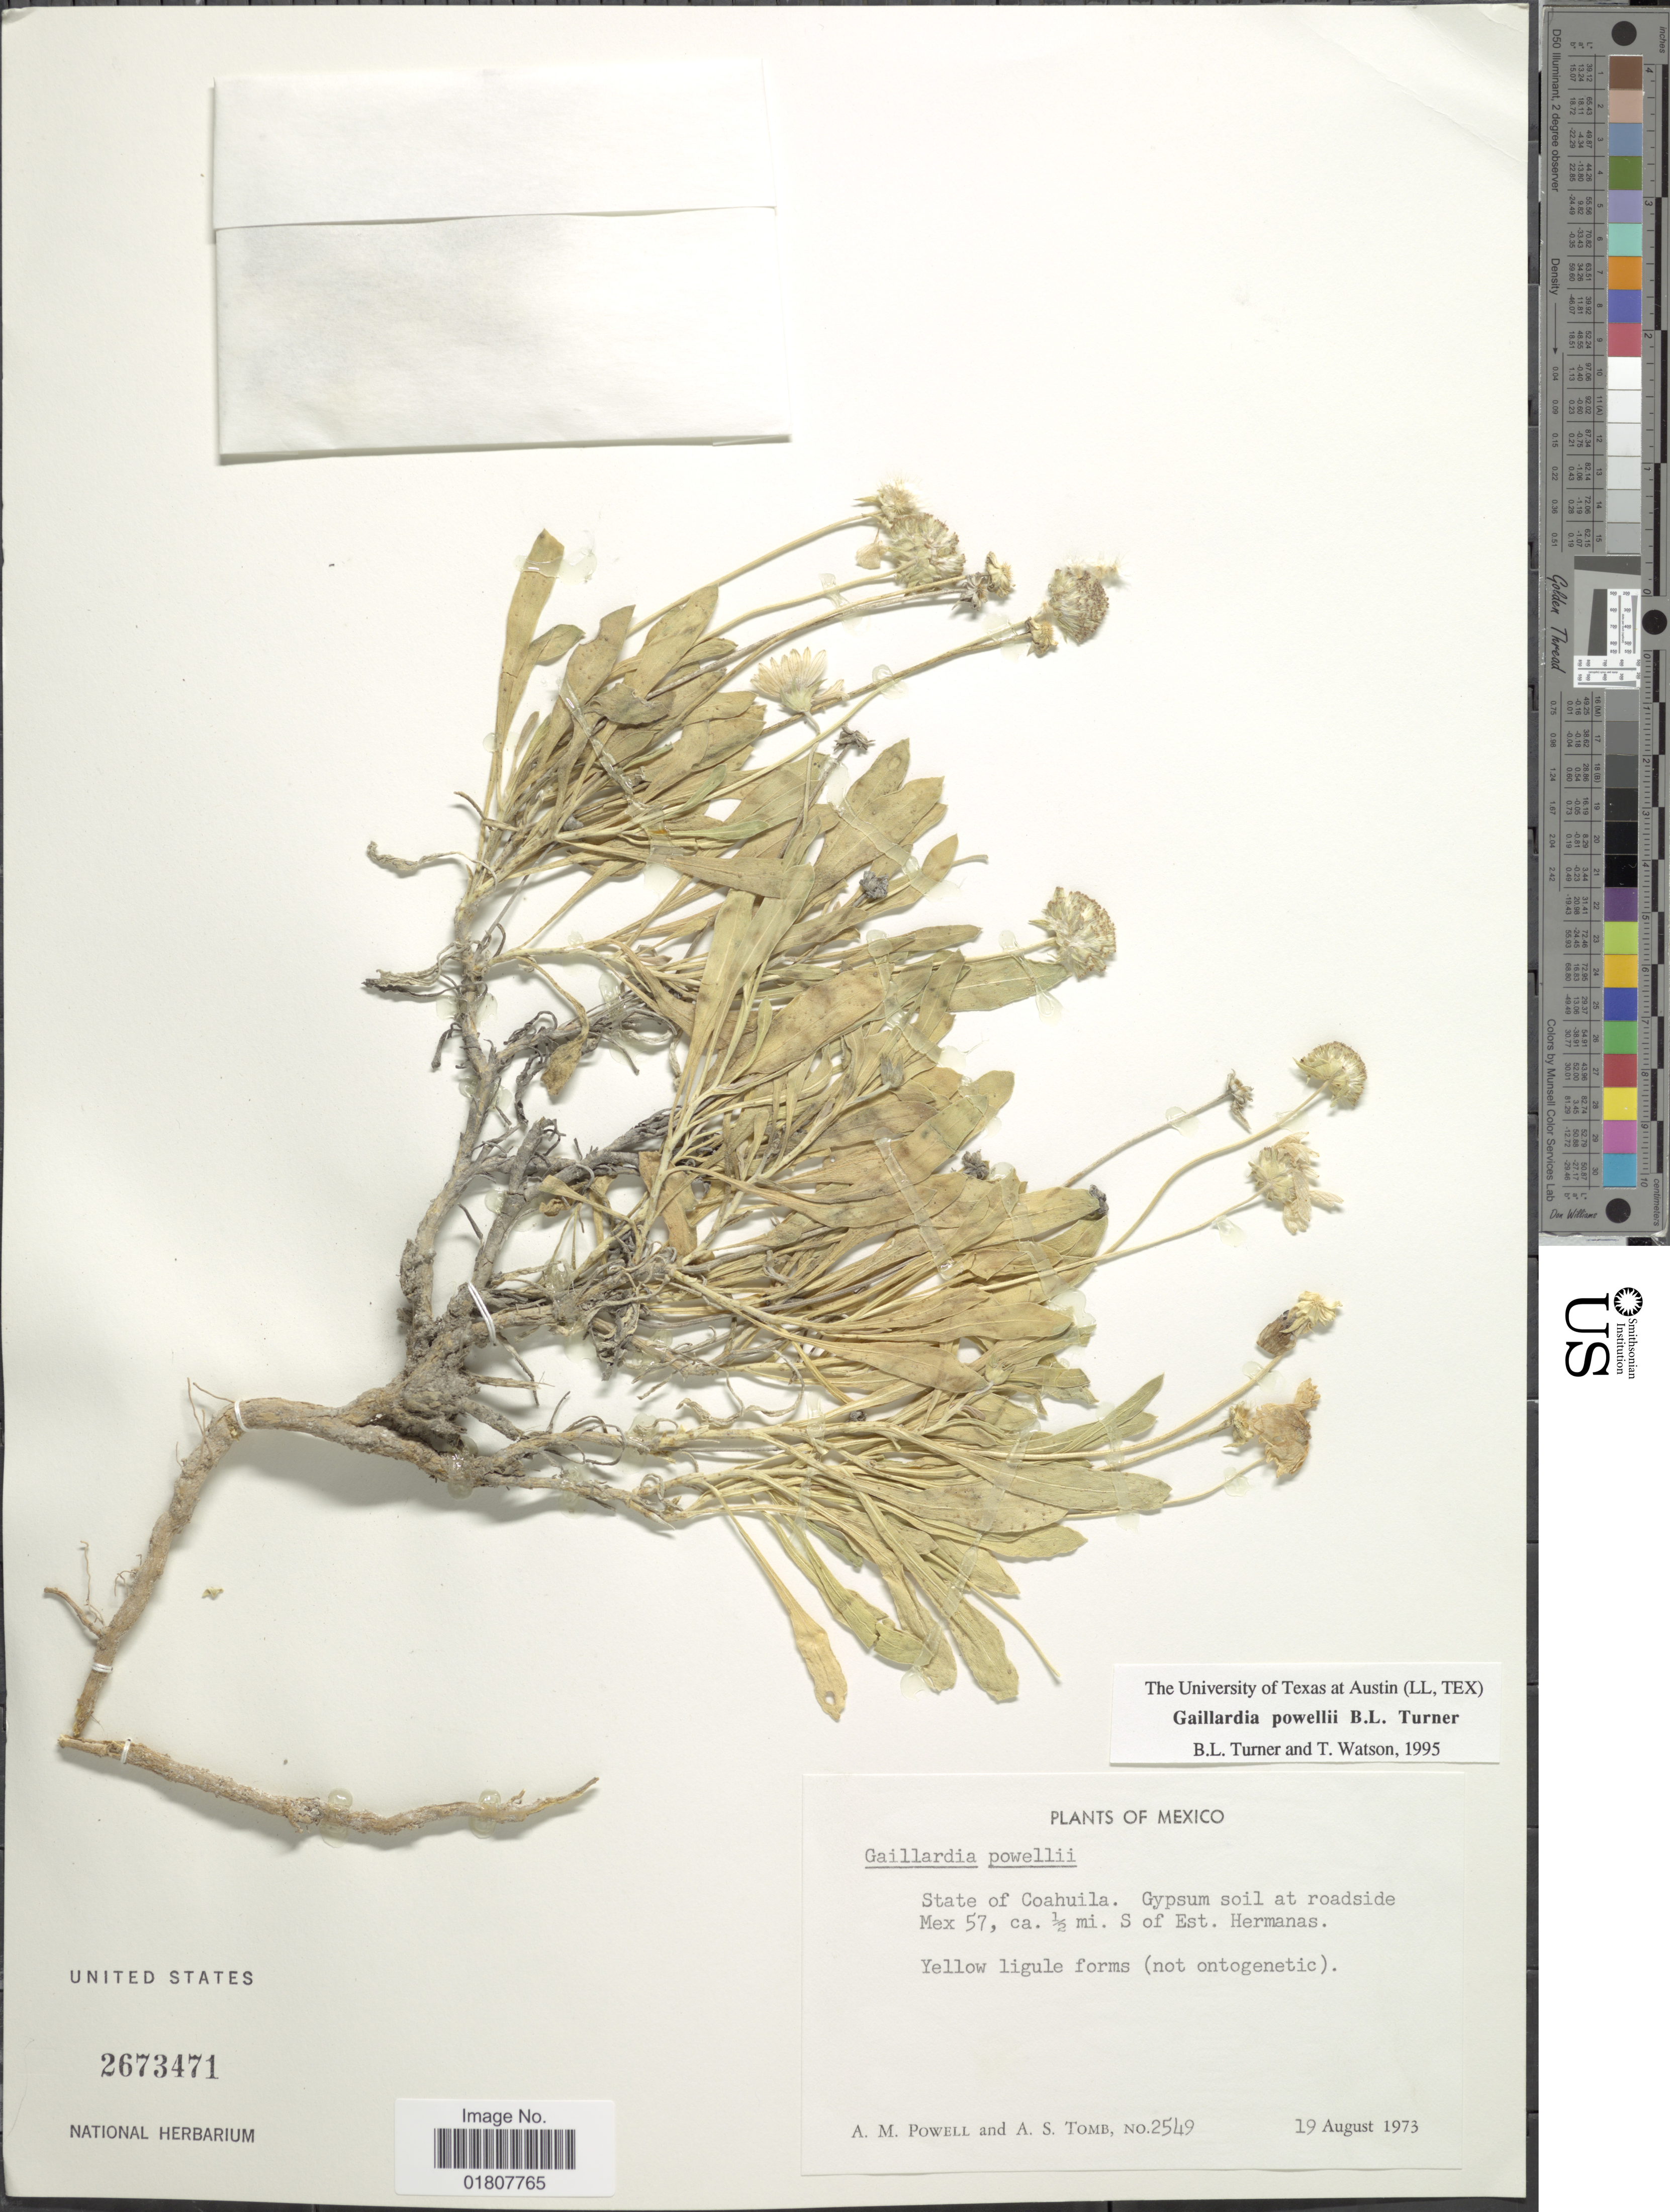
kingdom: Plantae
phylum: Tracheophyta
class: Magnoliopsida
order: Asterales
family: Asteraceae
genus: Gaillardia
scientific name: Gaillardia powellii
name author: B.L. Turner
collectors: A. M. Powell & A. Tomb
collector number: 2549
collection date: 1973-08-19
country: Mexico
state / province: Coahuila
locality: Roadside Mex 57, ca ½ mi S of Est. Hermanas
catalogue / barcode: US 2673471